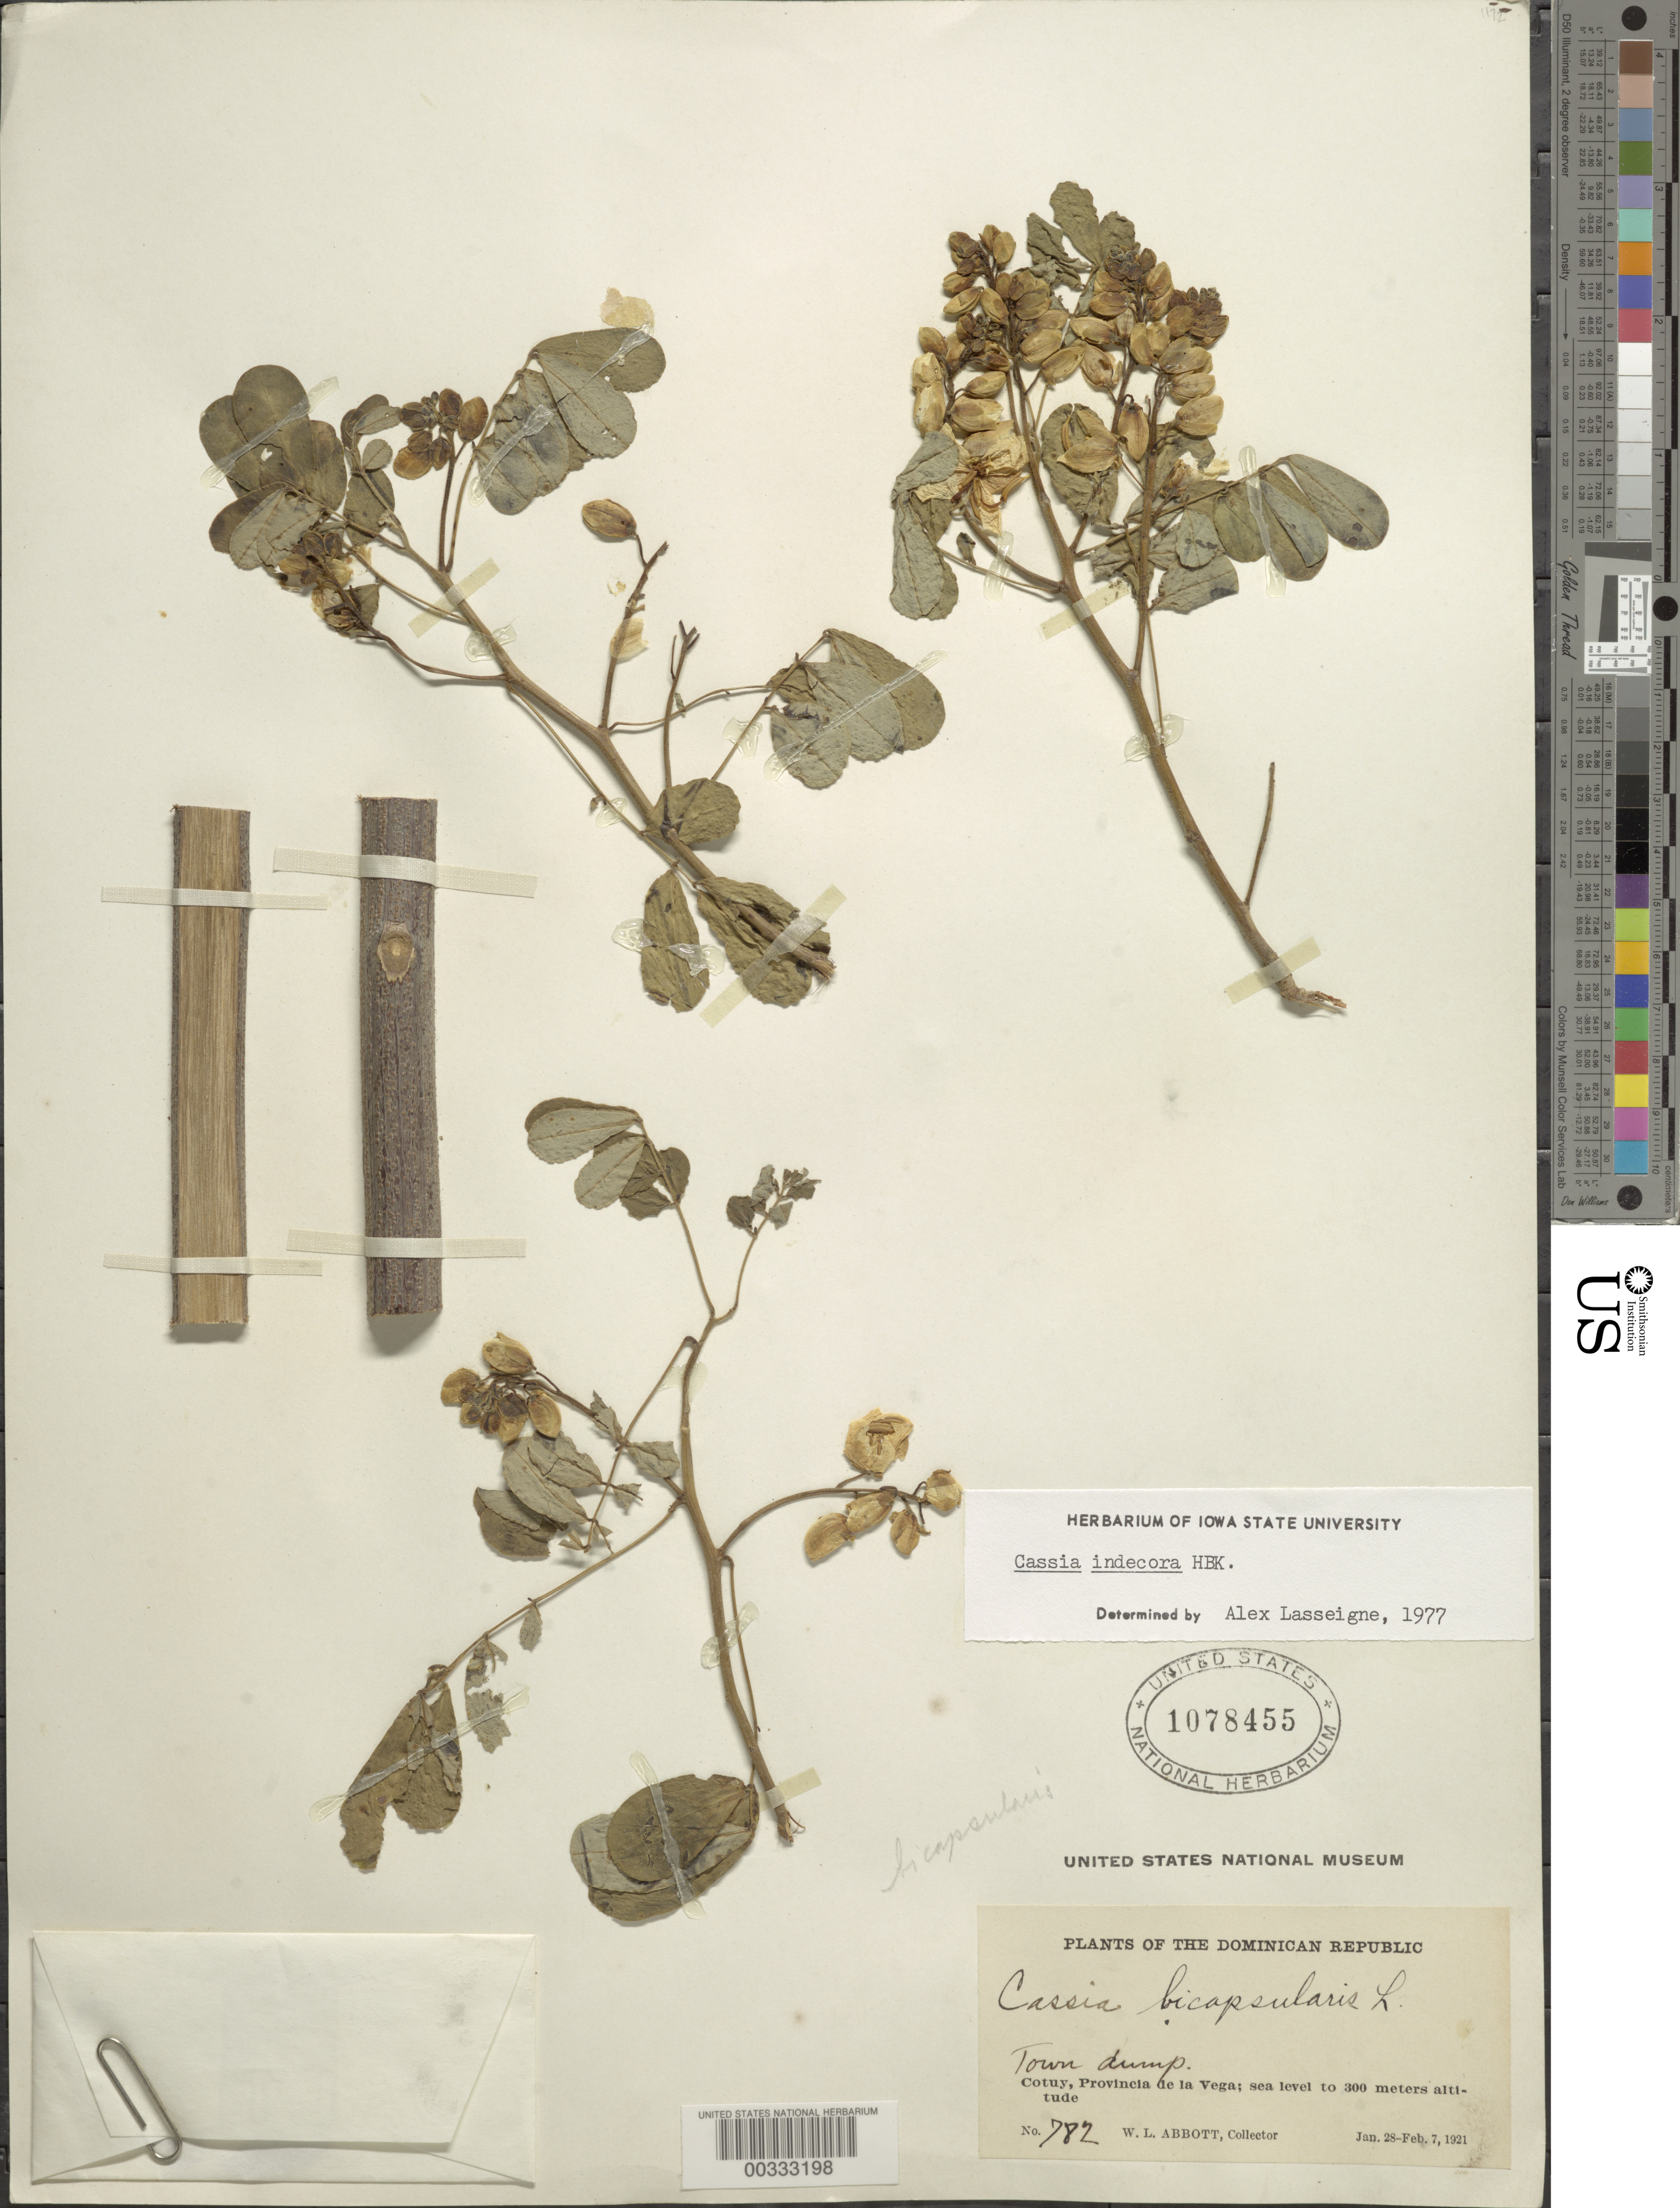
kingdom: Plantae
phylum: Tracheophyta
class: Magnoliopsida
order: Fabales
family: Fabaceae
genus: Senna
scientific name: Senna pendula var. advena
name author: (Vogel) H.S. Irwin & Barneby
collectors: W. L. Abbott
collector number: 782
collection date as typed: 28 Jan 1921 to 07 Feb 1921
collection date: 1921-01-28/1921-02-07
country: Dominican Republic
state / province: La Vega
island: Hispaniola Island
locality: Cotuy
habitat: Town dump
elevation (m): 0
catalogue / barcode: US 1078455